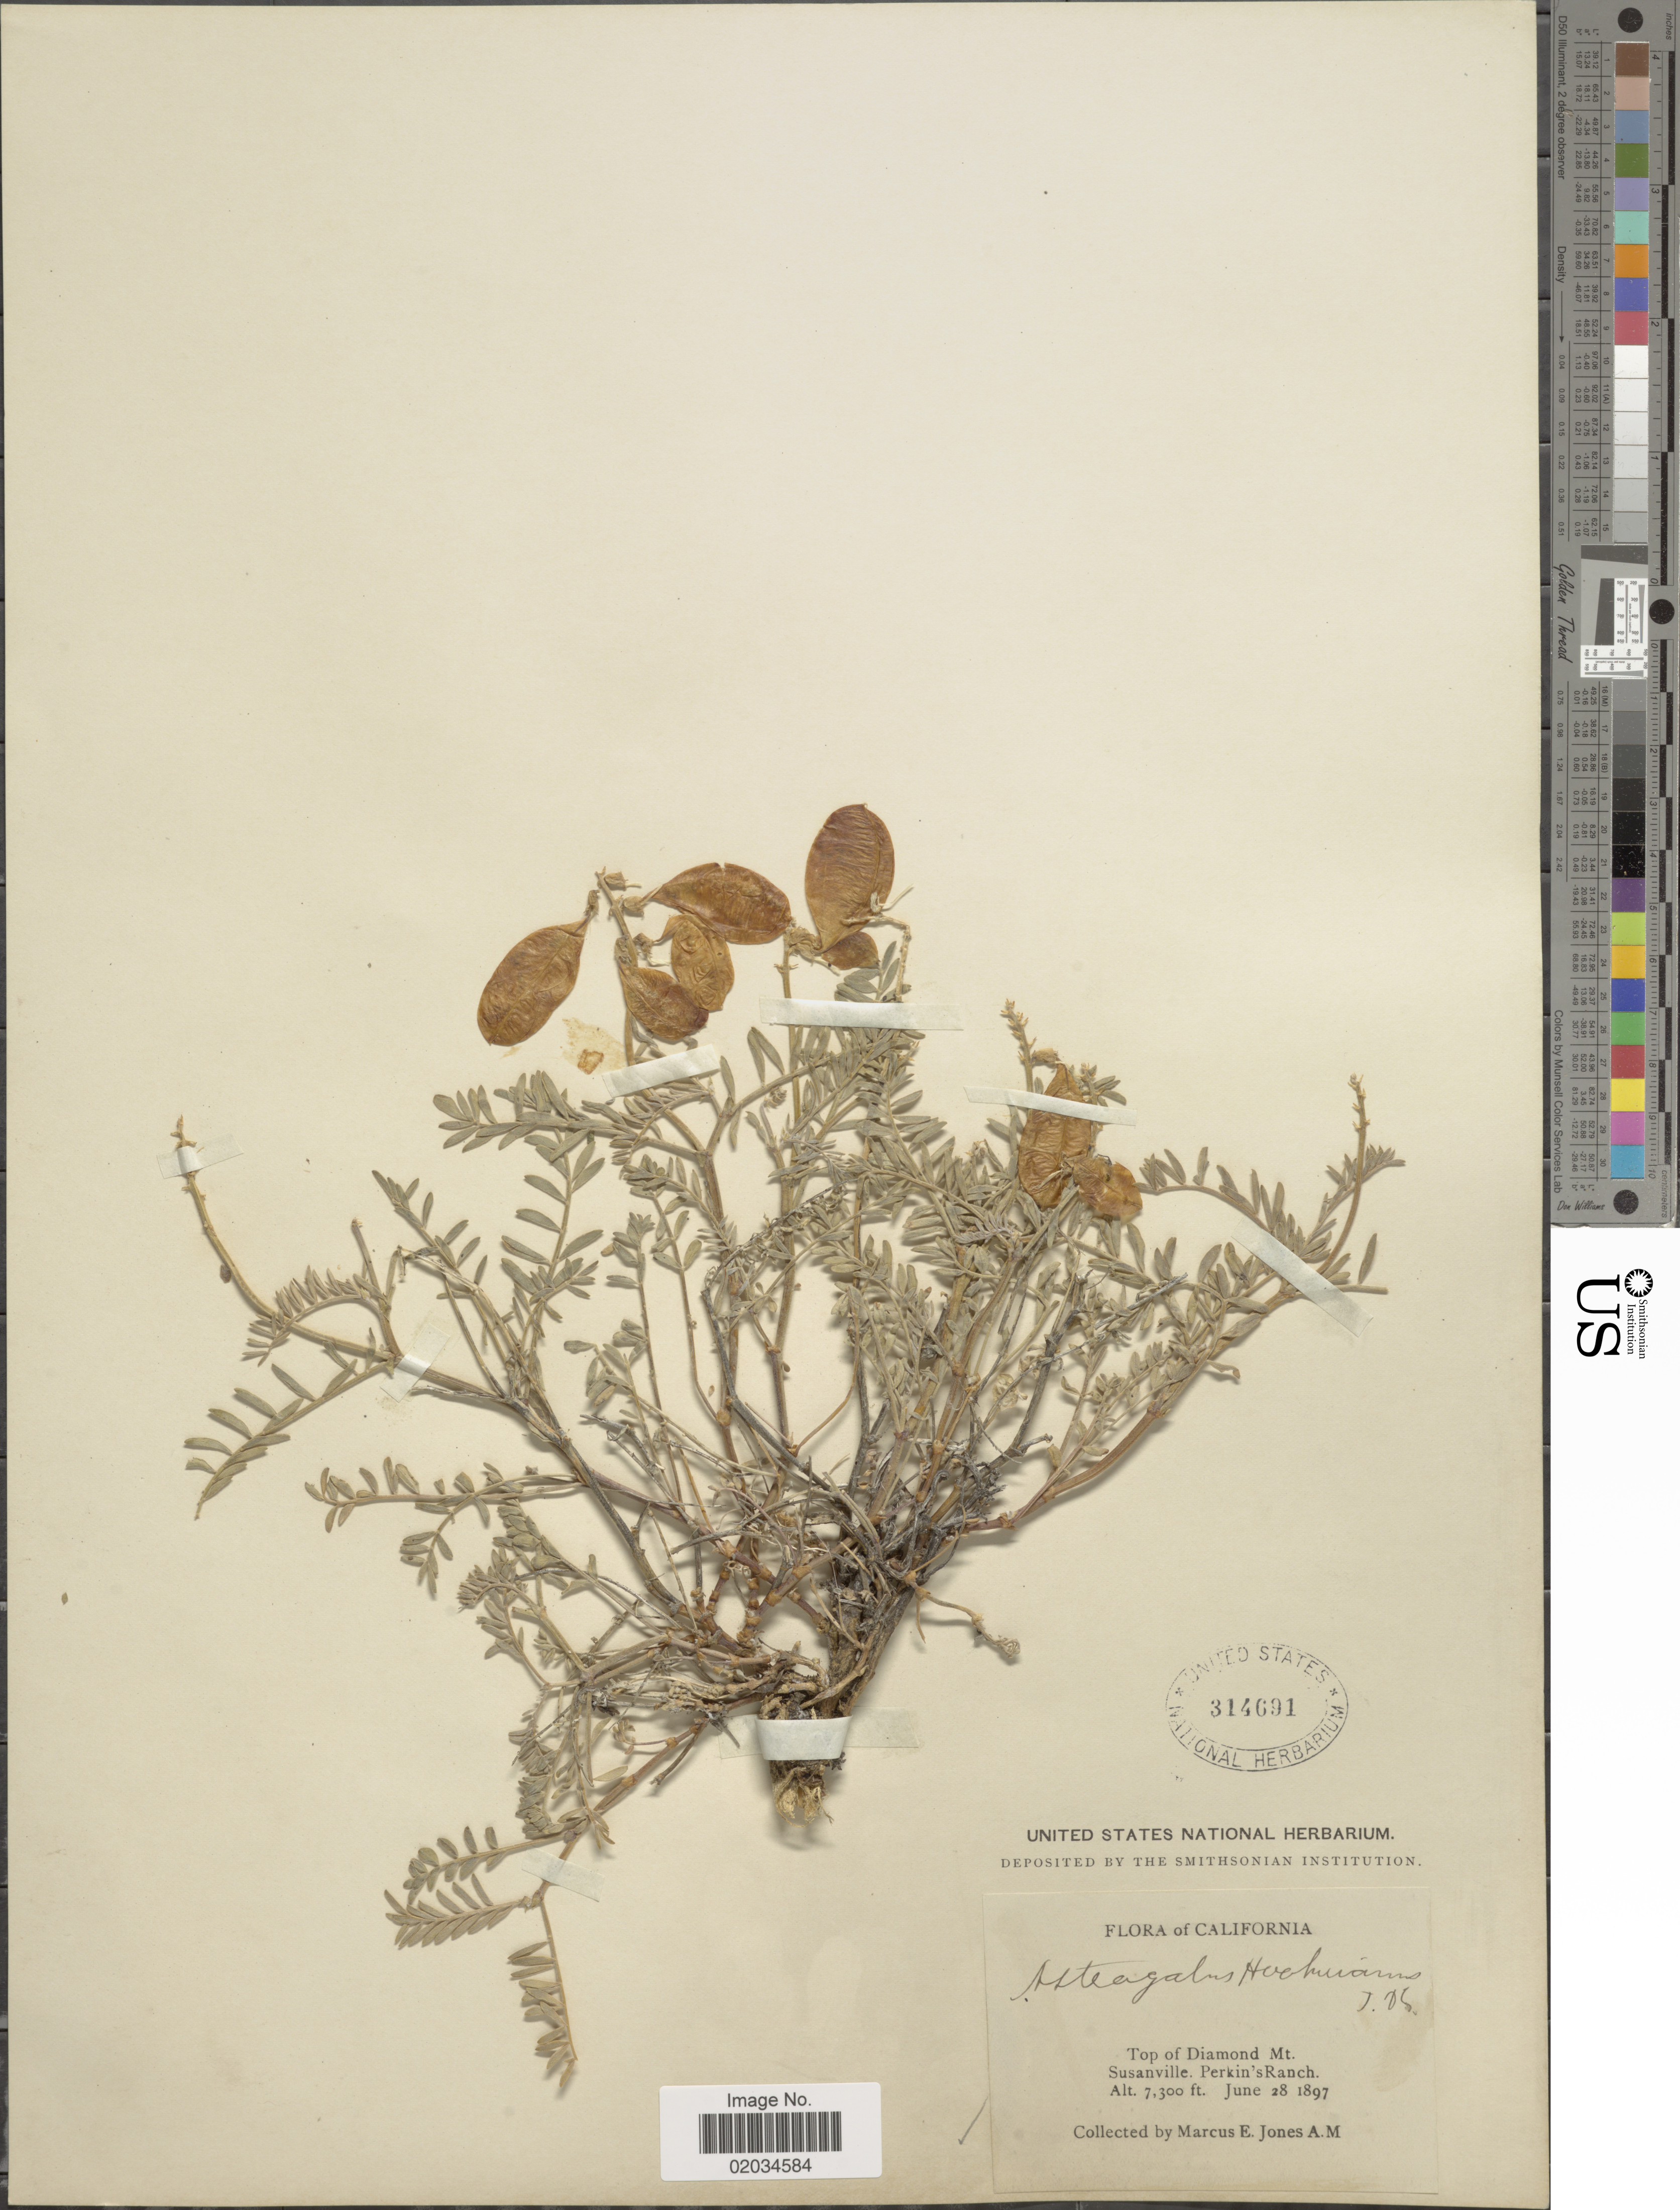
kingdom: Plantae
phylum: Tracheophyta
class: Magnoliopsida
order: Fabales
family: Fabaceae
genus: Astragalus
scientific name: Astragalus siskiyouensis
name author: (Rydb.) J.W. Thomps.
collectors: M. E. Jones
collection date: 1897-06-28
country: United States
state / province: California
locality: Top of Diamond Mt. Susanville, Perkin's Ranch.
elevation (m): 2225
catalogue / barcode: US 314691